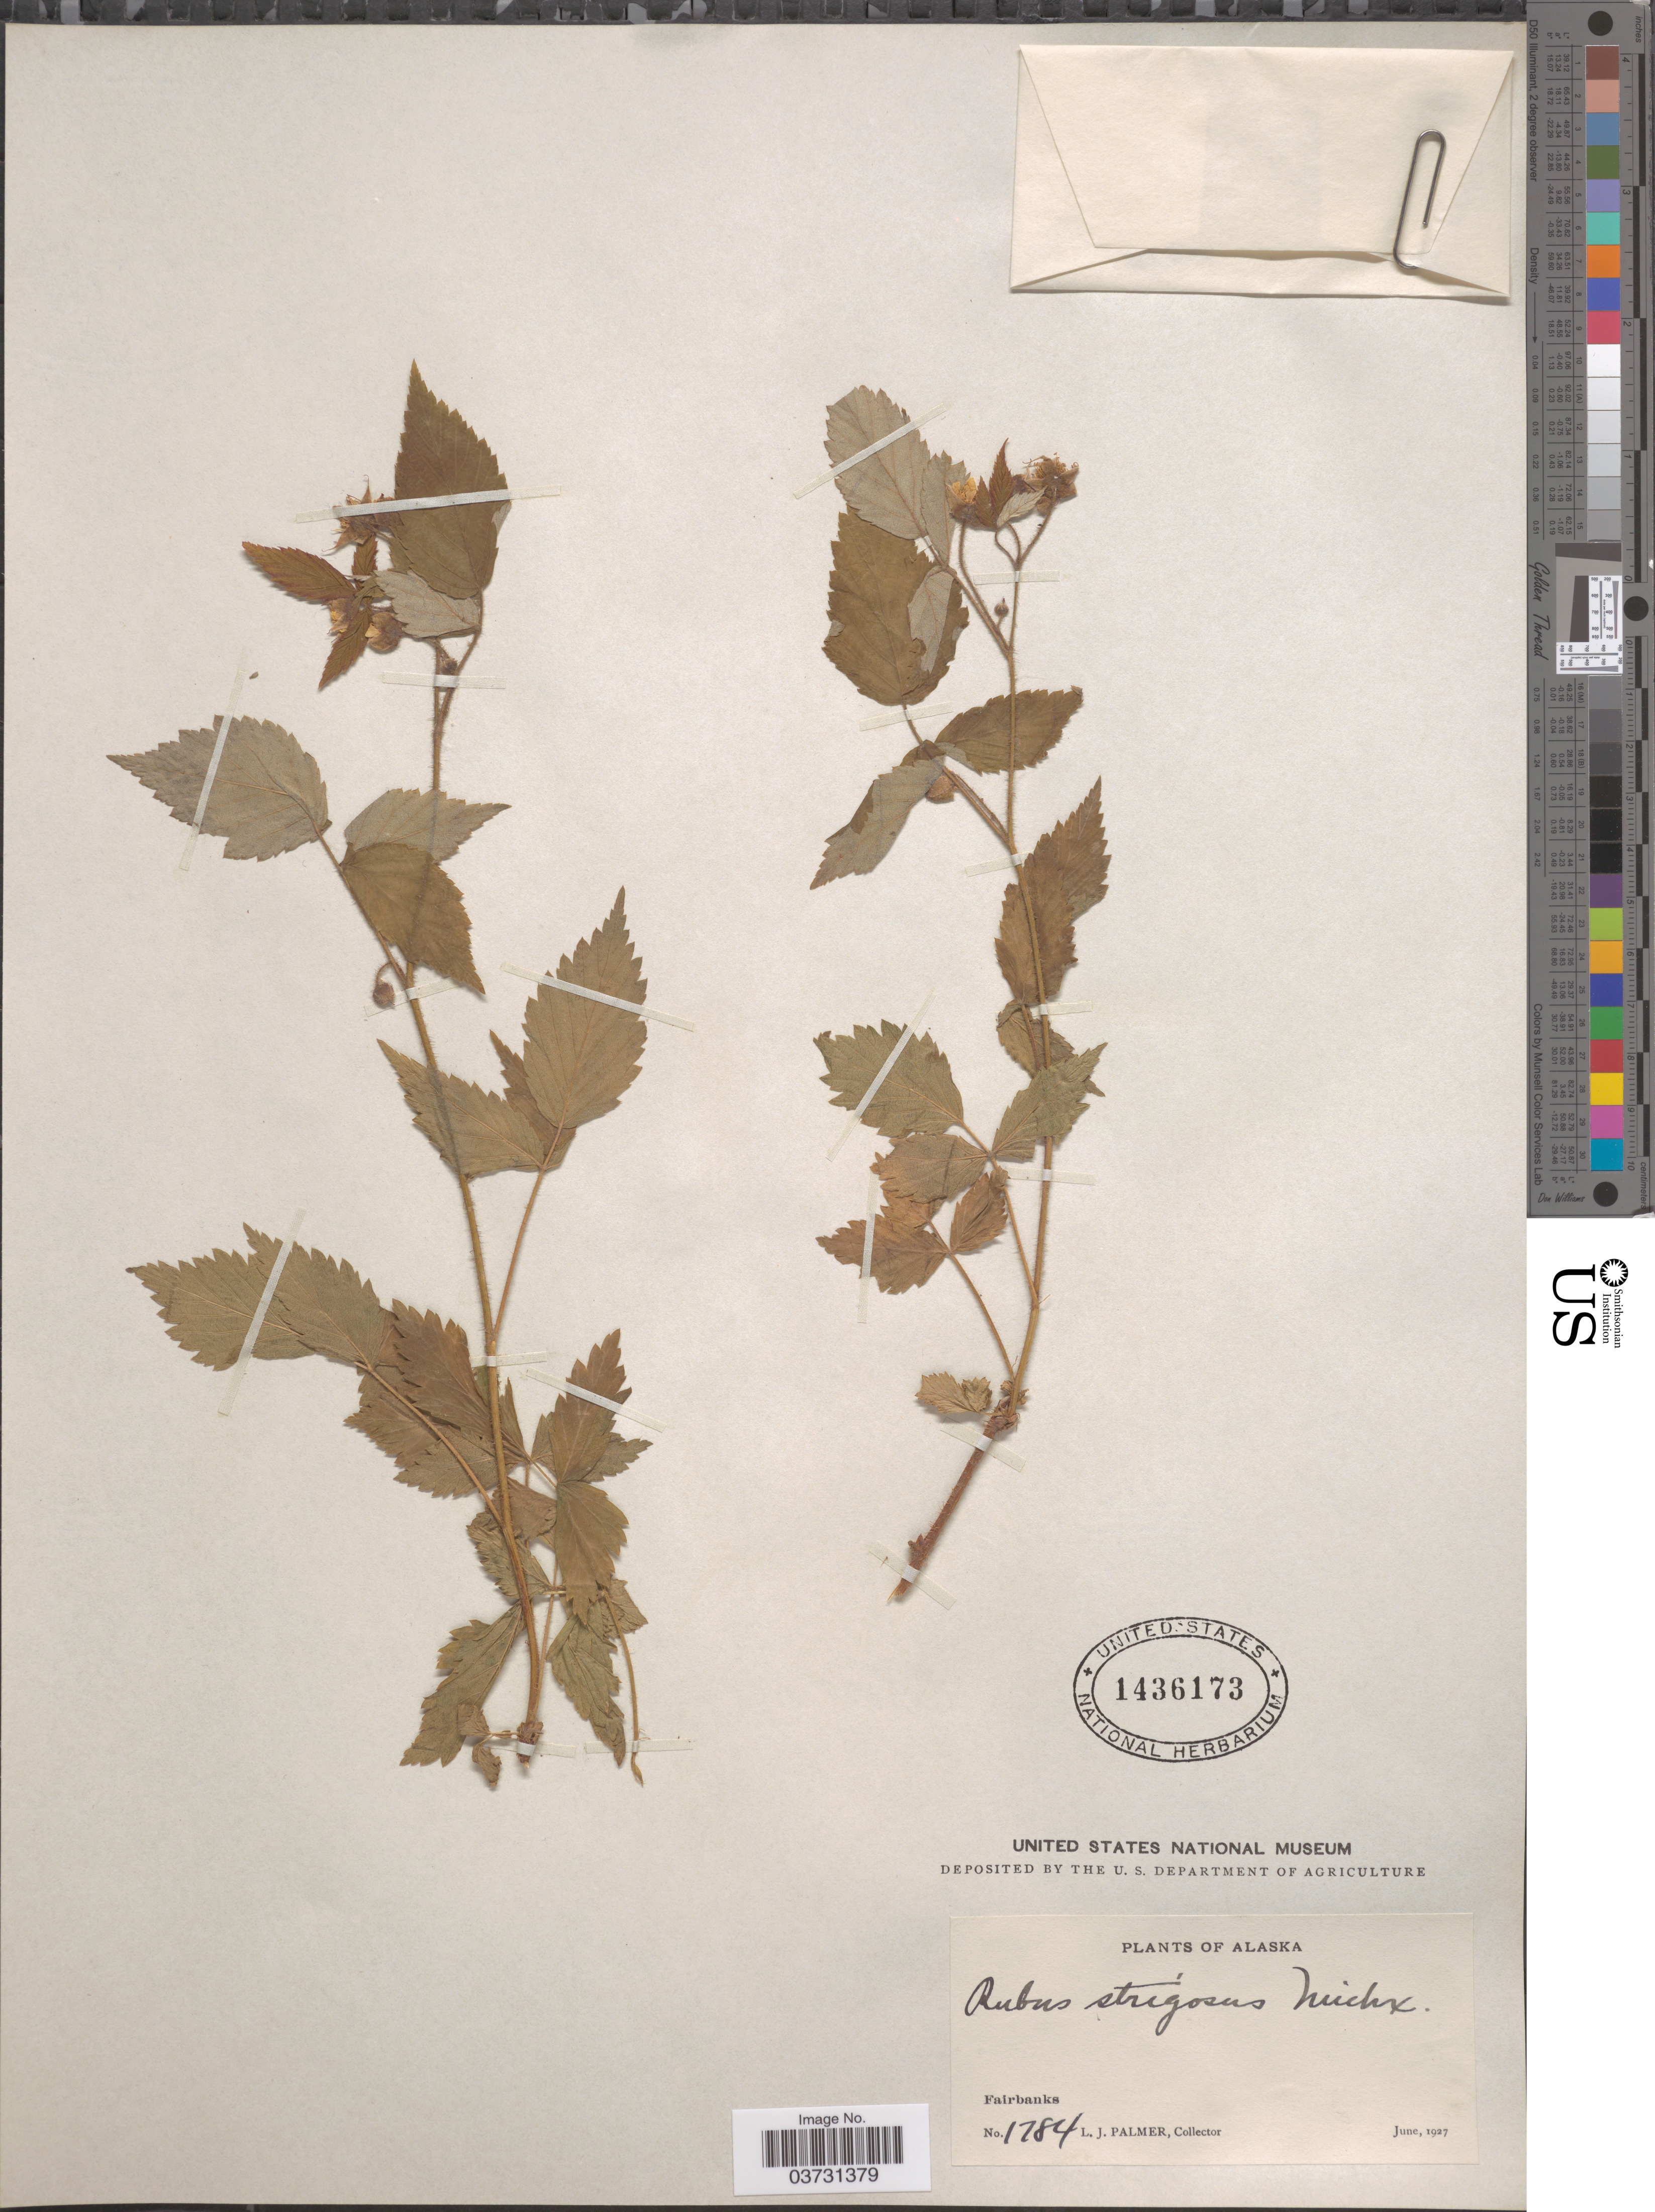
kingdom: Plantae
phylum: Tracheophyta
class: Magnoliopsida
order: Rosales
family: Rosaceae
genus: Rubus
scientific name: Rubus strigosus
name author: Michx.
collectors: L. J. Palmer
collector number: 1784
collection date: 1927-06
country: United States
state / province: Alaska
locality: Fairbanks.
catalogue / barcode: US 1436173